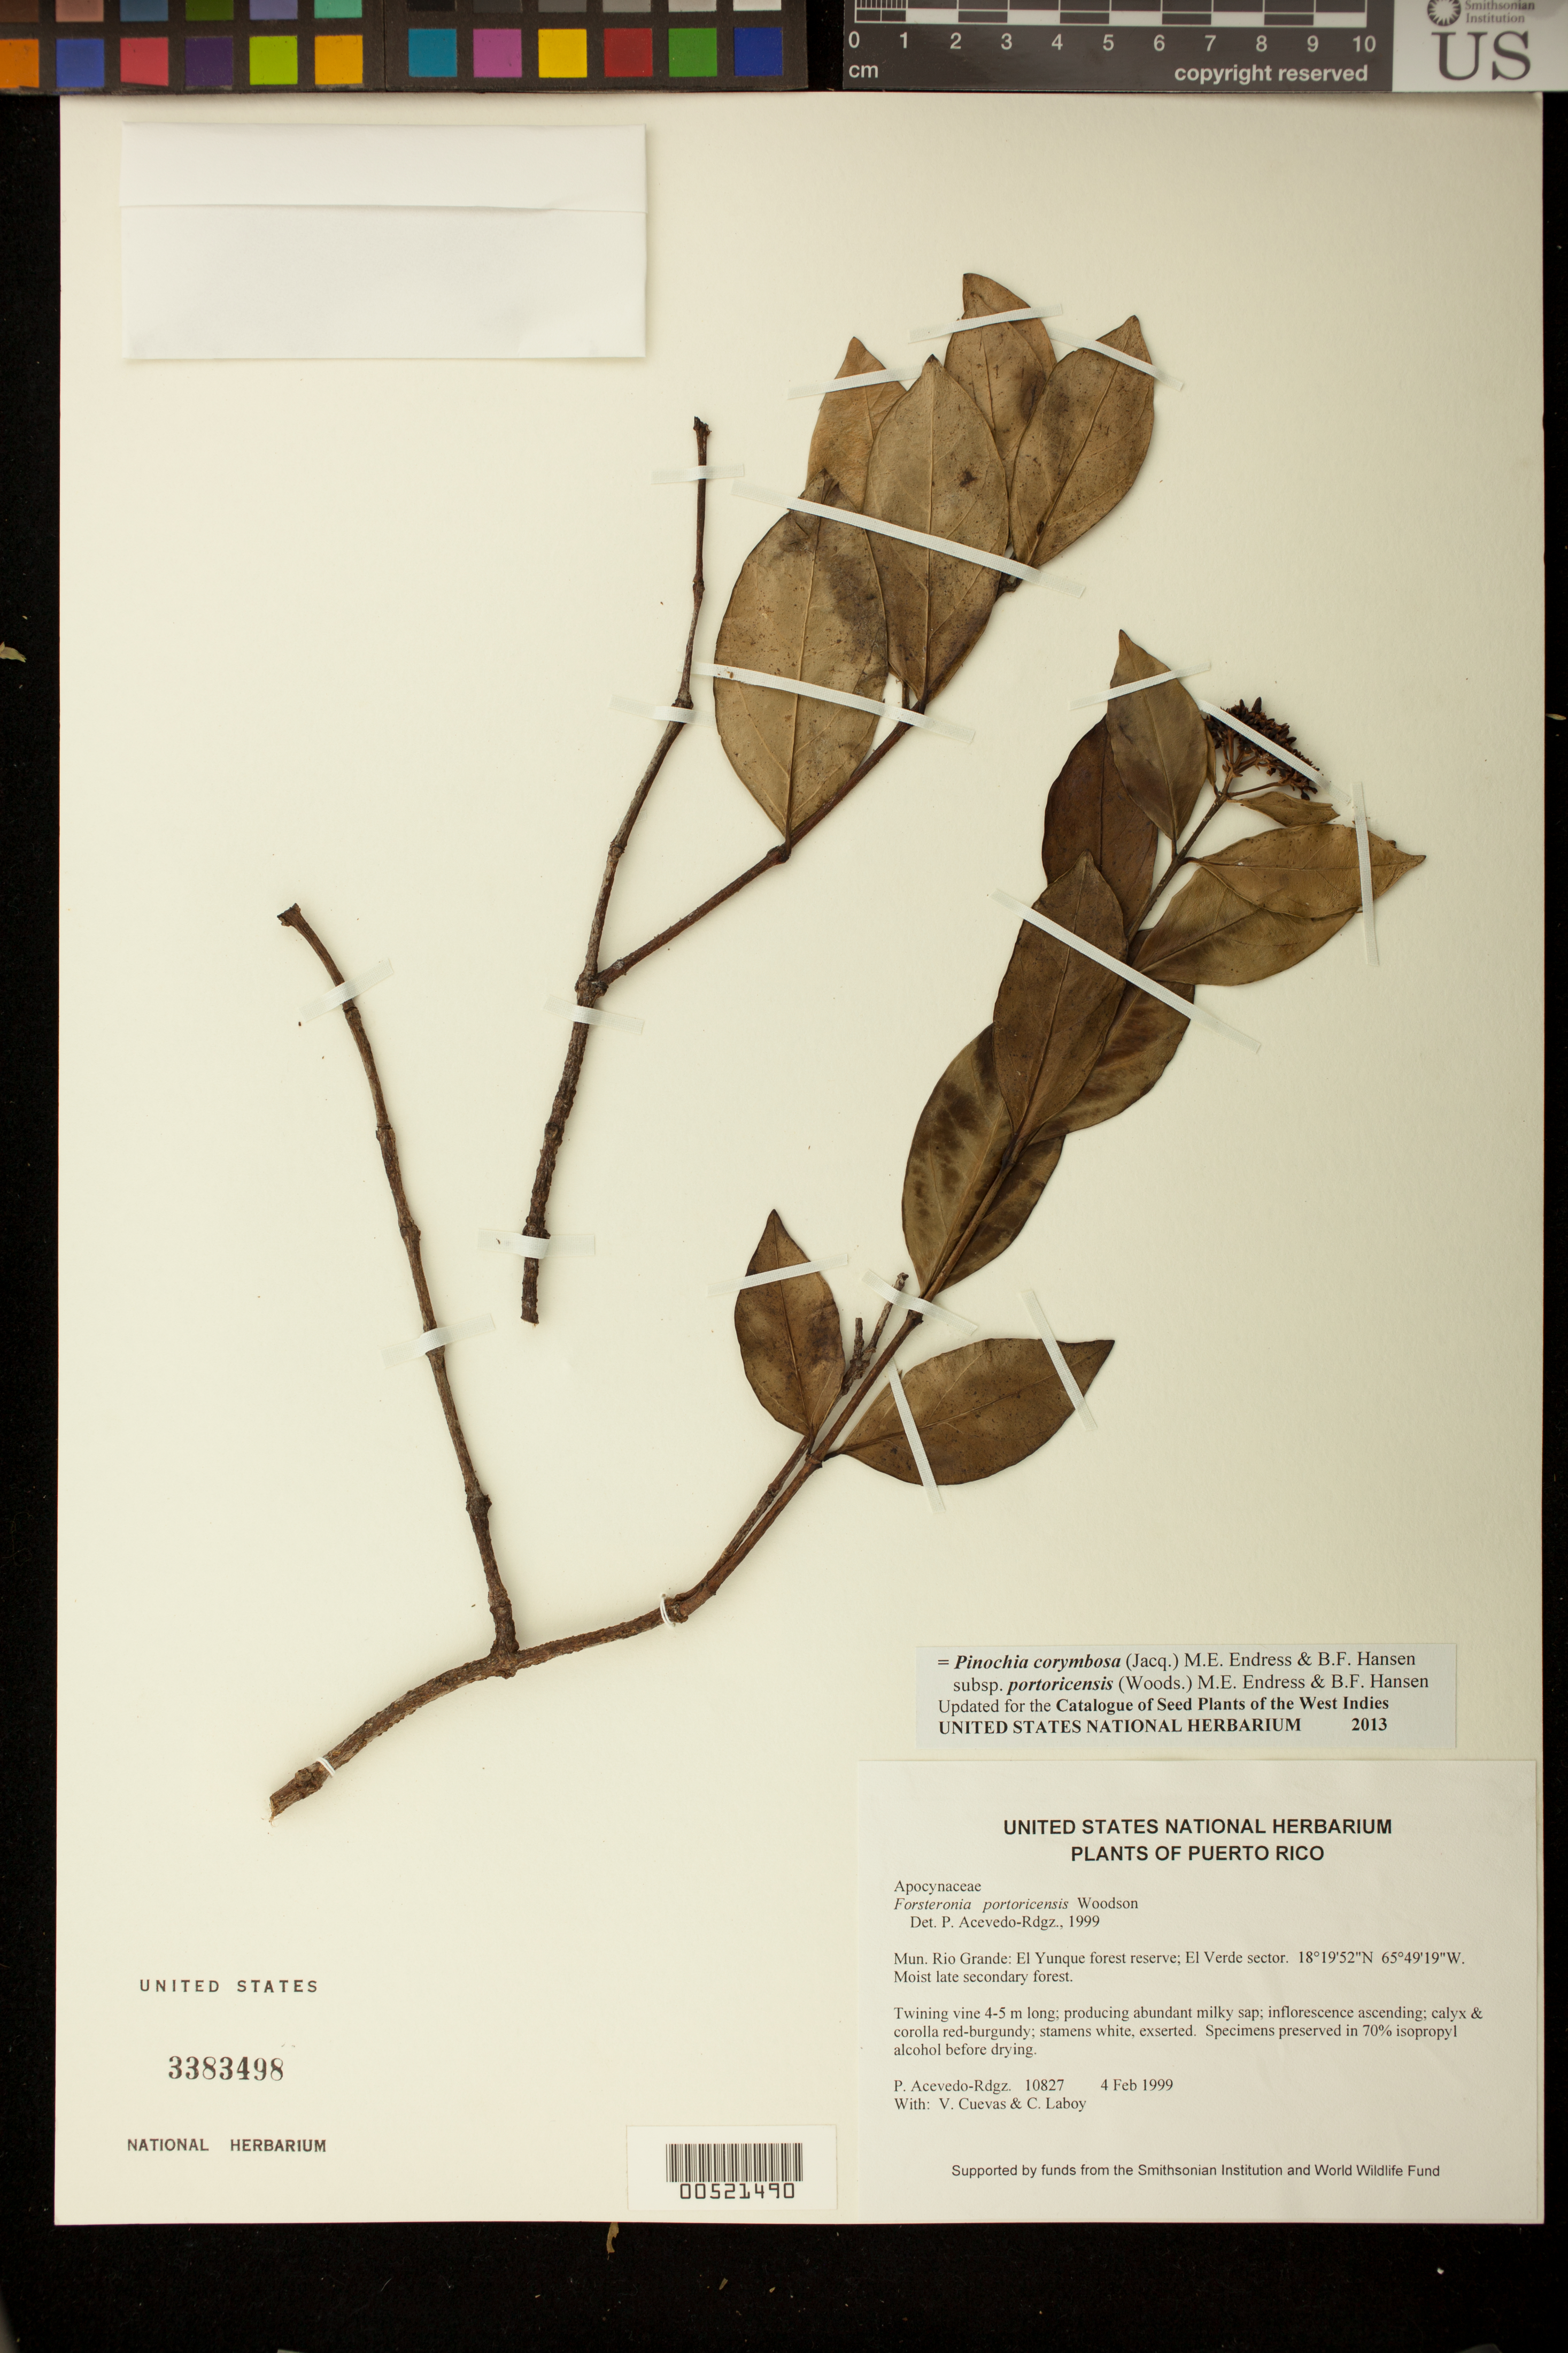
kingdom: Plantae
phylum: Tracheophyta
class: Magnoliopsida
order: Gentianales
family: Apocynaceae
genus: Pinochia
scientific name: Pinochia corymbosa subsp. portoricensis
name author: (Woodson) M.E. Endress & B.F. Hansen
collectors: P. Acevedo-Rodr., V. Cuevas & C. Laboy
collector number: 10827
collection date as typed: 04 Feb 1999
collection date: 1999-02-04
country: Puerto Rico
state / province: Río Grande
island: Puerto Rico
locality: Rio Grande: El Yunque forest reserve; El Verde sector.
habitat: Moist late secondary forest.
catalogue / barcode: US 3383498